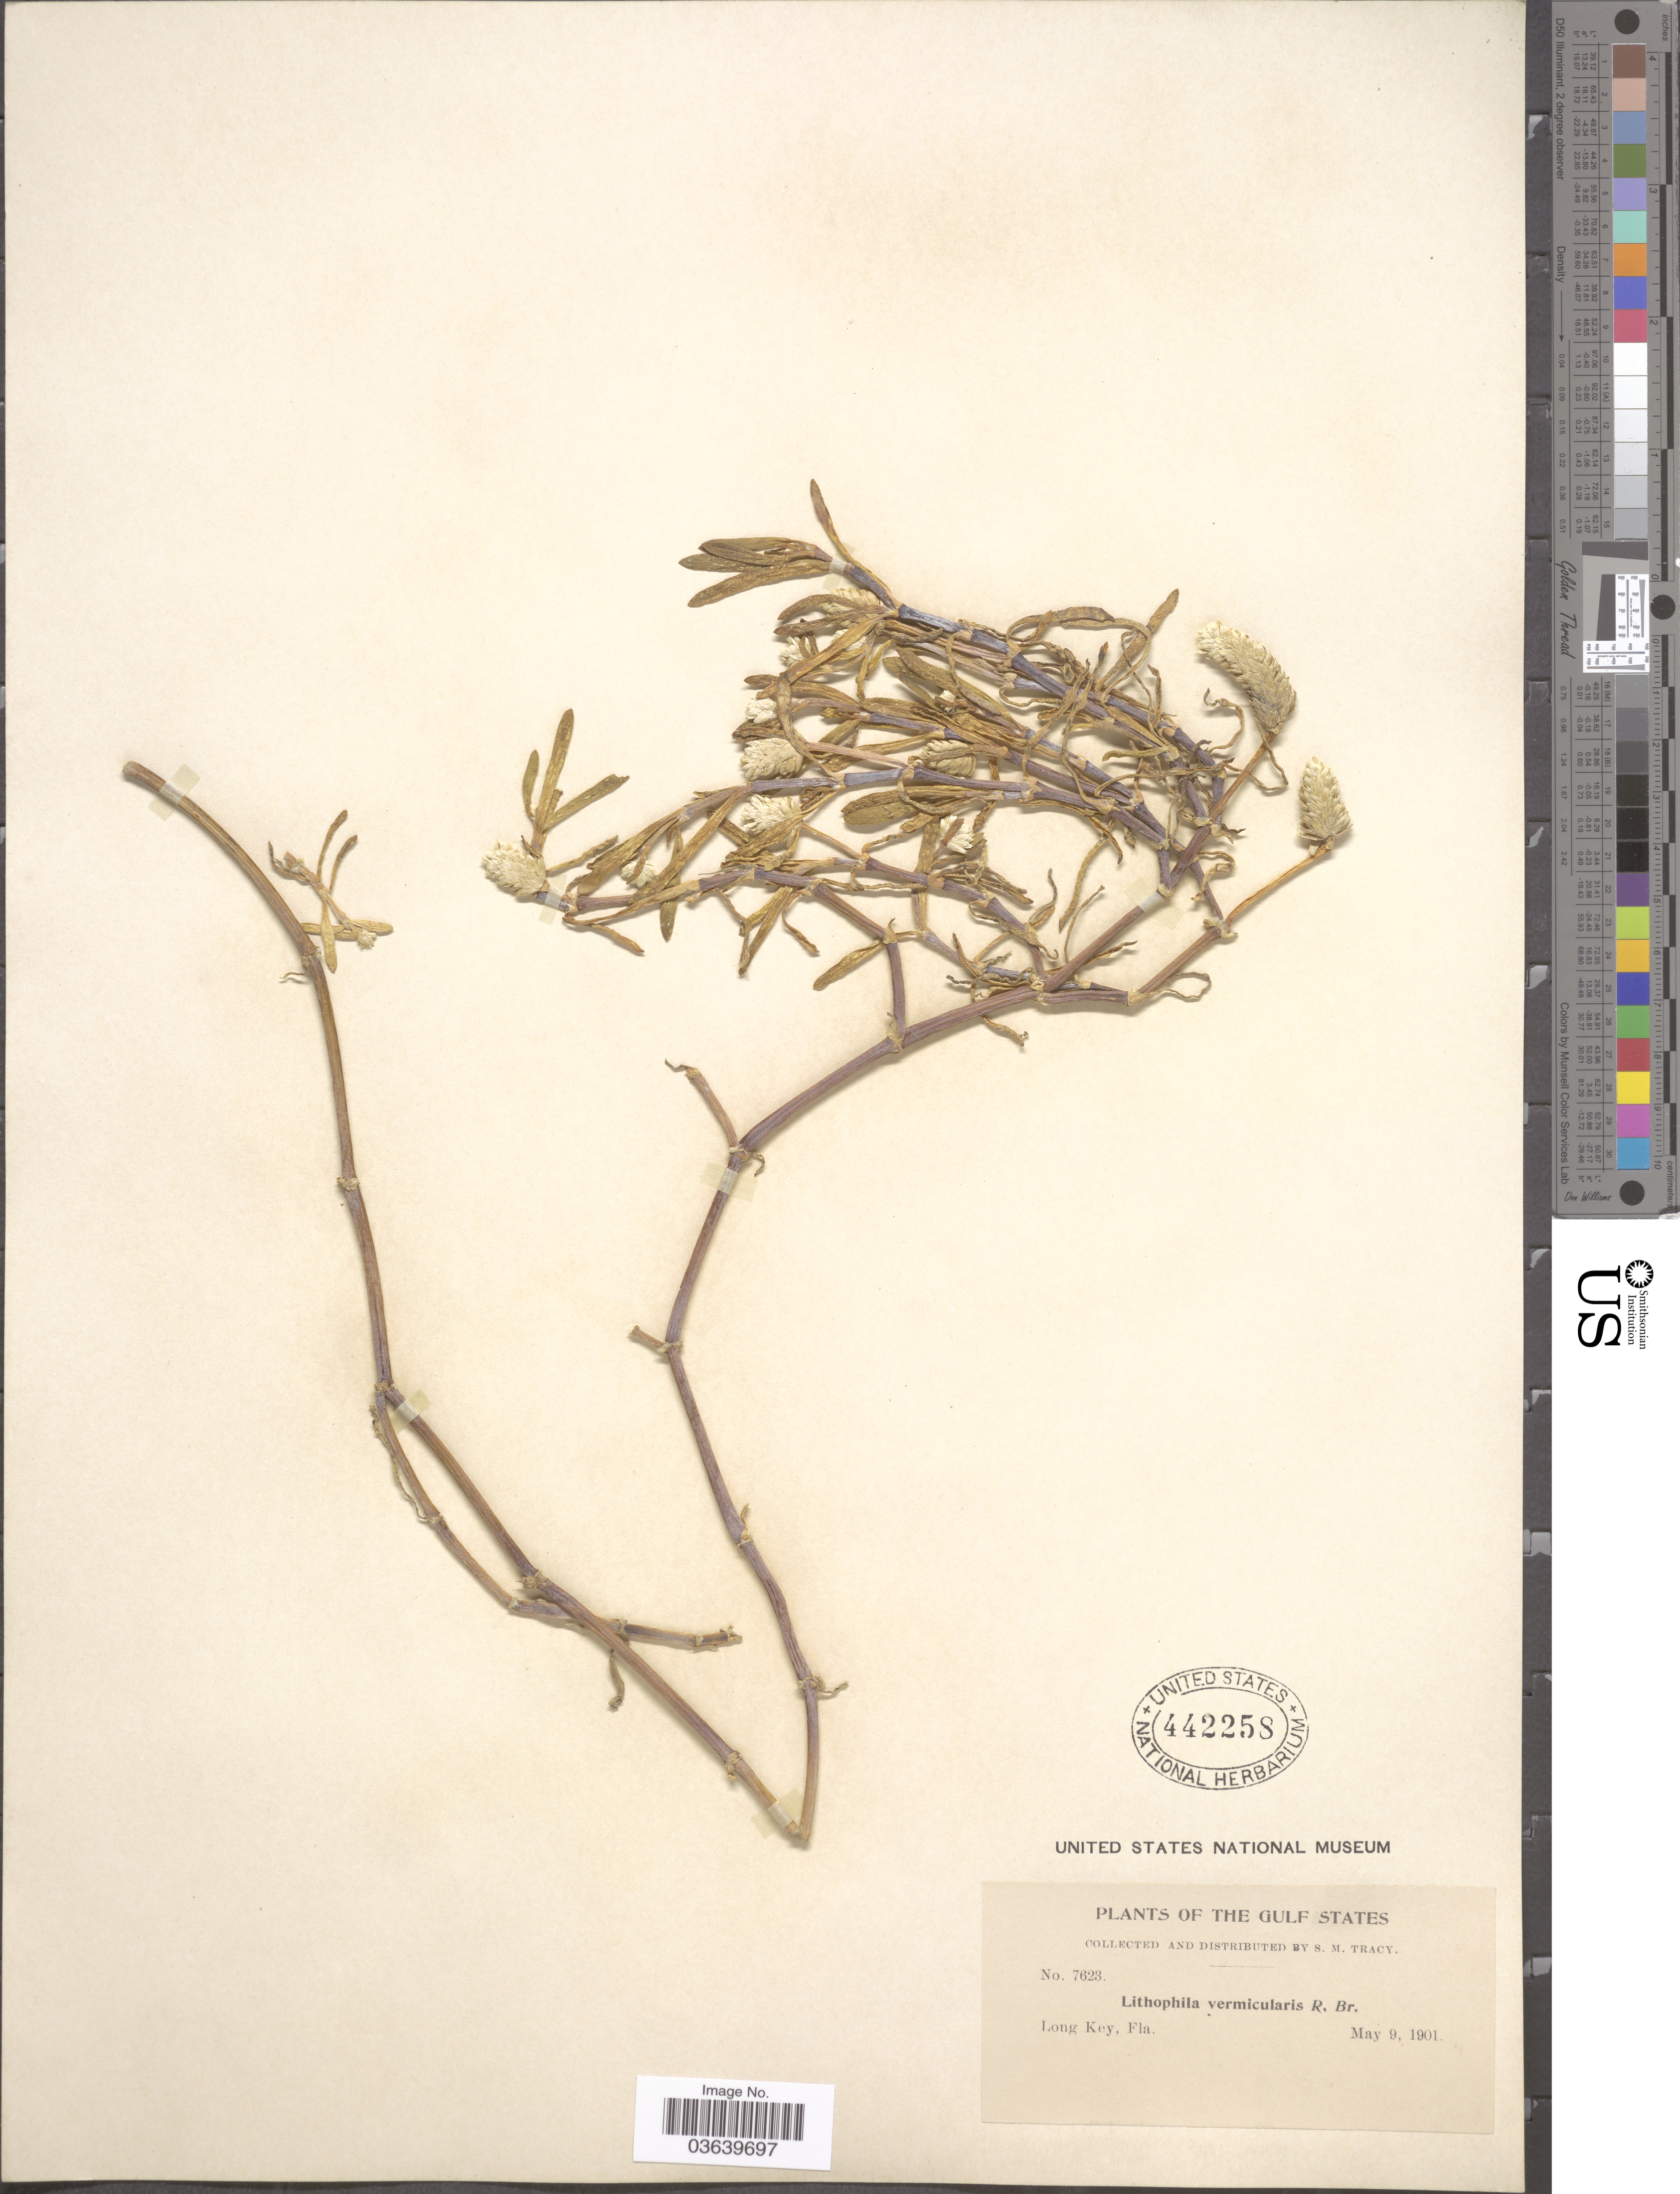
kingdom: Plantae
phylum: Tracheophyta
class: Magnoliopsida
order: Caryophyllales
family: Amaranthaceae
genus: Gomphrena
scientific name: Gomphrena vermicularis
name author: L.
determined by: Strong, Mark T., (BOT), Smithsonian Institution - National Museum of Natural History (UNITED STATES)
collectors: S. M. Tracy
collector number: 7623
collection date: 1901-05-09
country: United States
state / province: Florida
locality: The Gulf States, Long Key.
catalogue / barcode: US 442258